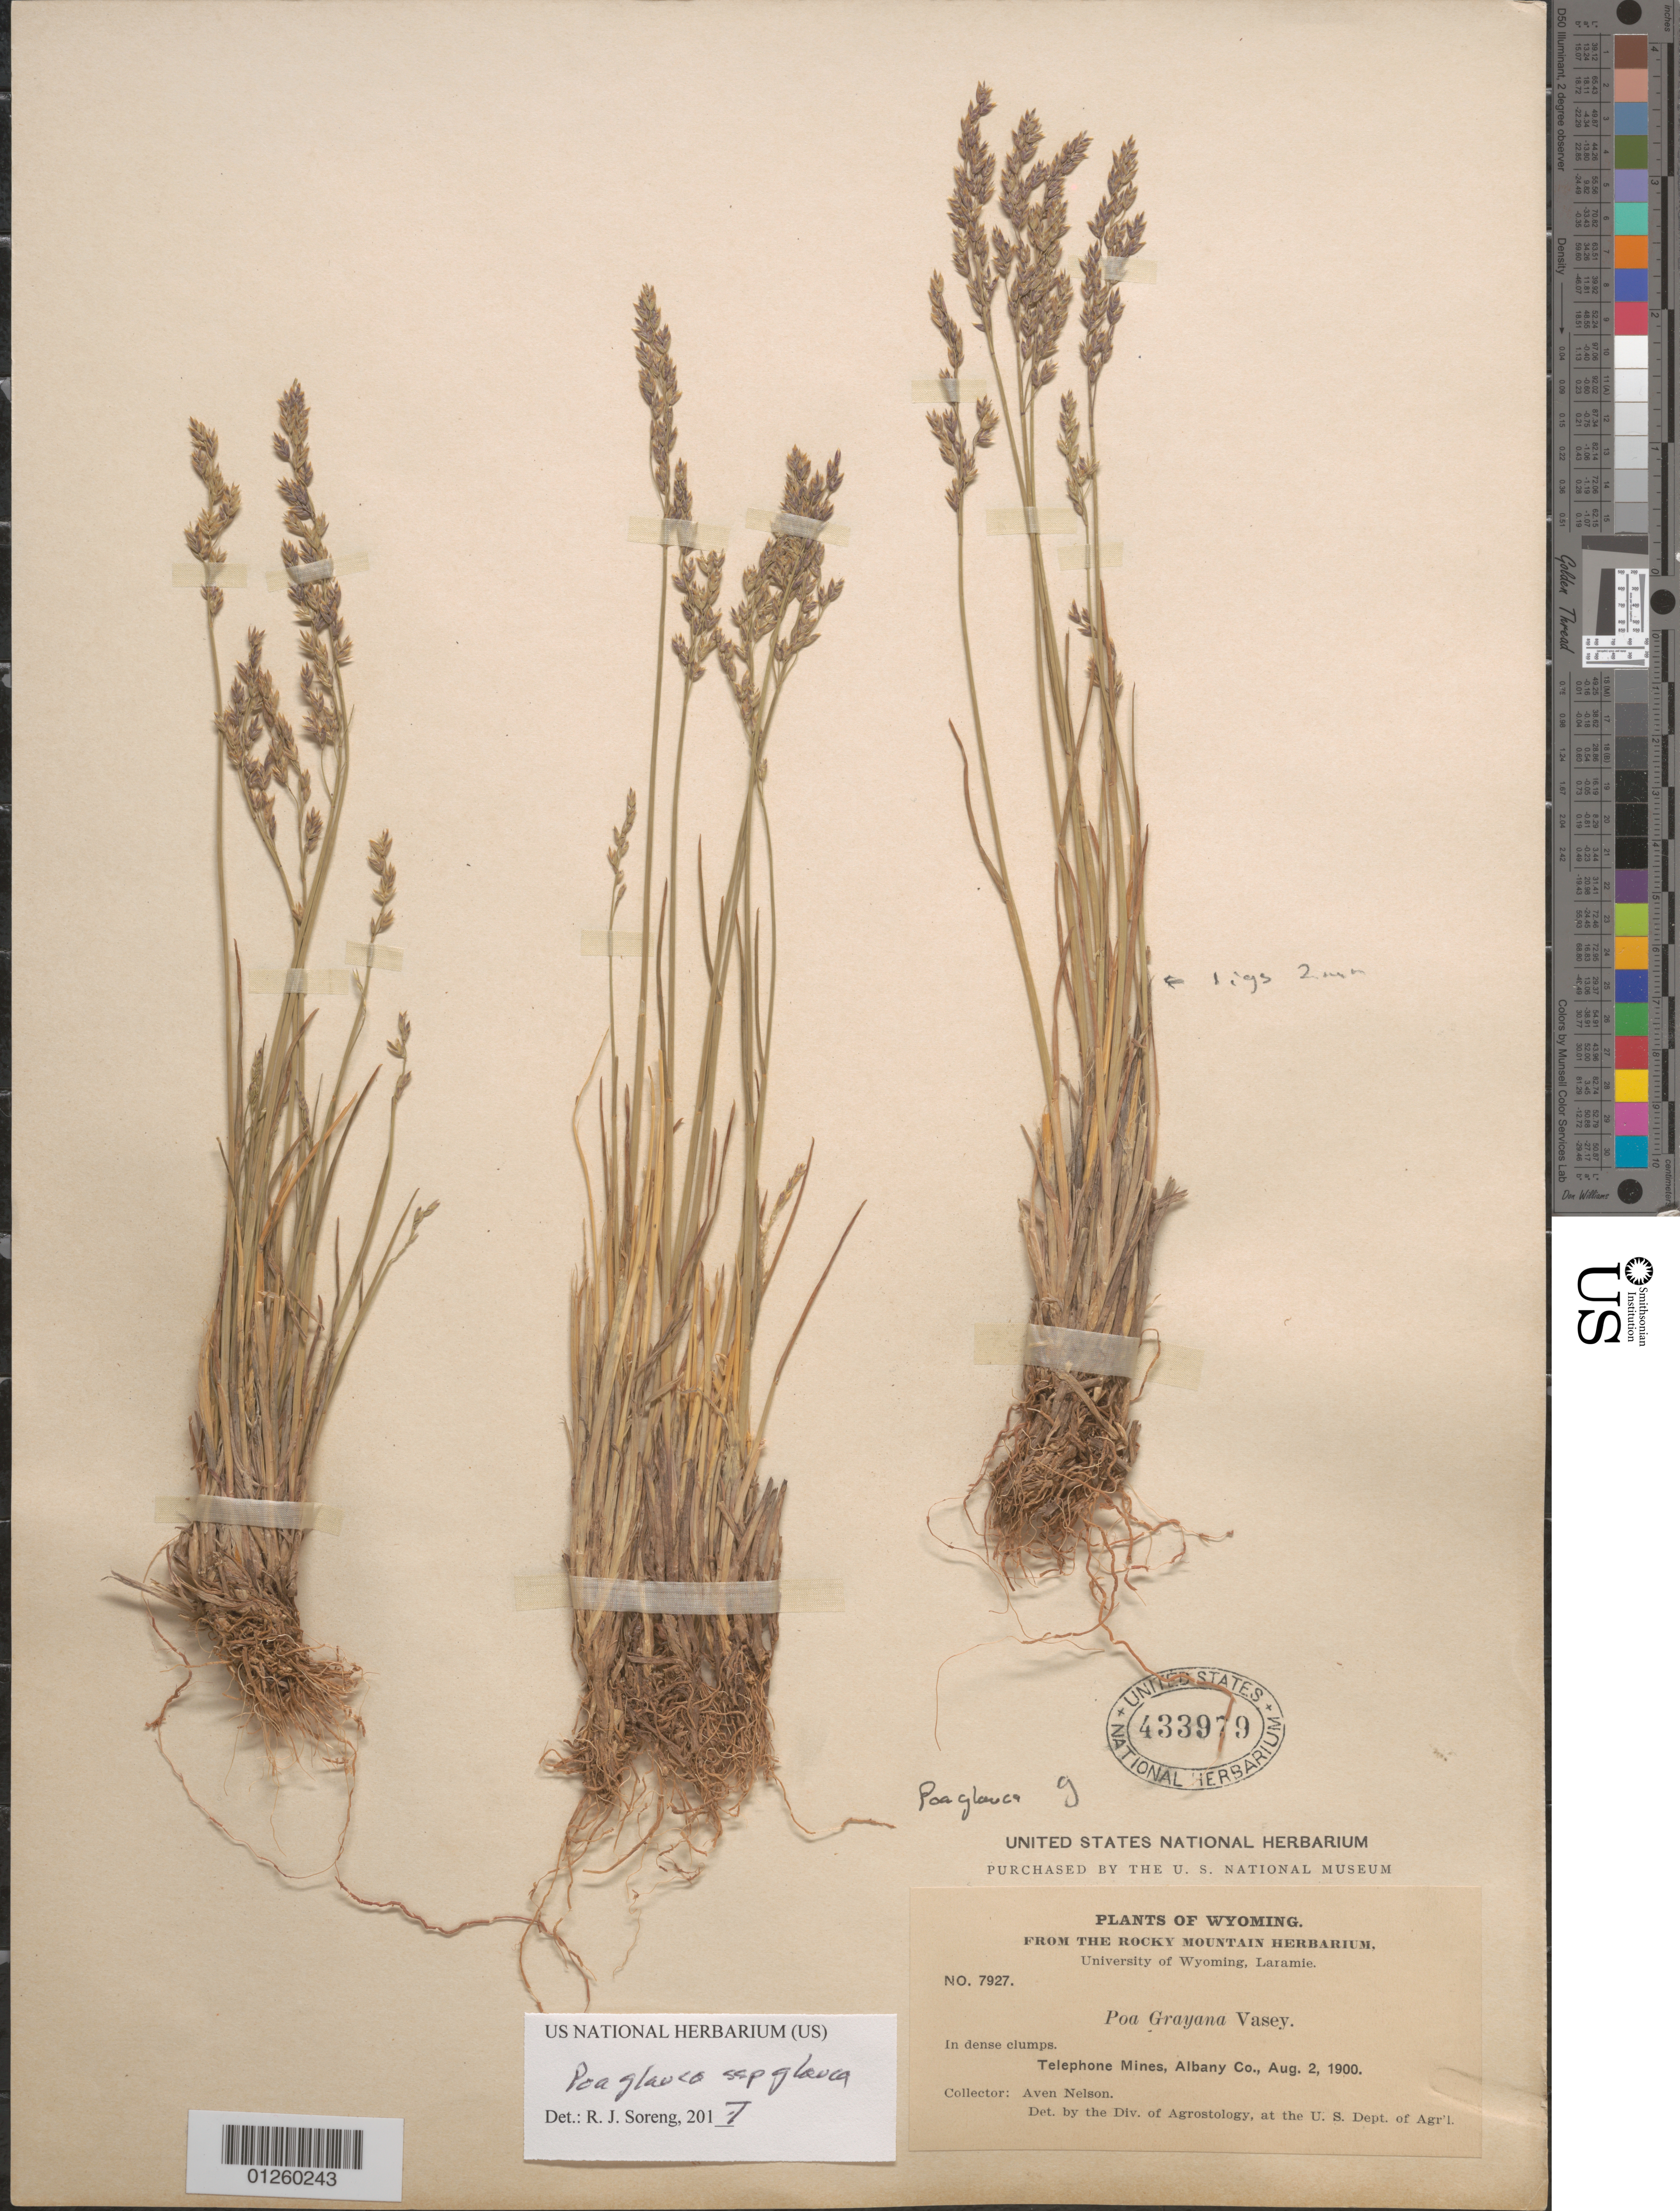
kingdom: Plantae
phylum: Tracheophyta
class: Liliopsida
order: Poales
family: Poaceae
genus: Poa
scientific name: Poa glauca subsp. glauca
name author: Vahl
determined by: Soreng, Robert J., Research Associate (BOT), Smithsonian Institution - National Museum of Natural History (UNITED STATES)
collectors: A. Nelson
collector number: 7927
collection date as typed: Aug. 2, 1900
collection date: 1900-08-02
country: United States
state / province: Wyoming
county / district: Albany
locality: Telephone Mines, Albany Co.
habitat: In dense clumps.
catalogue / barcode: US 433979